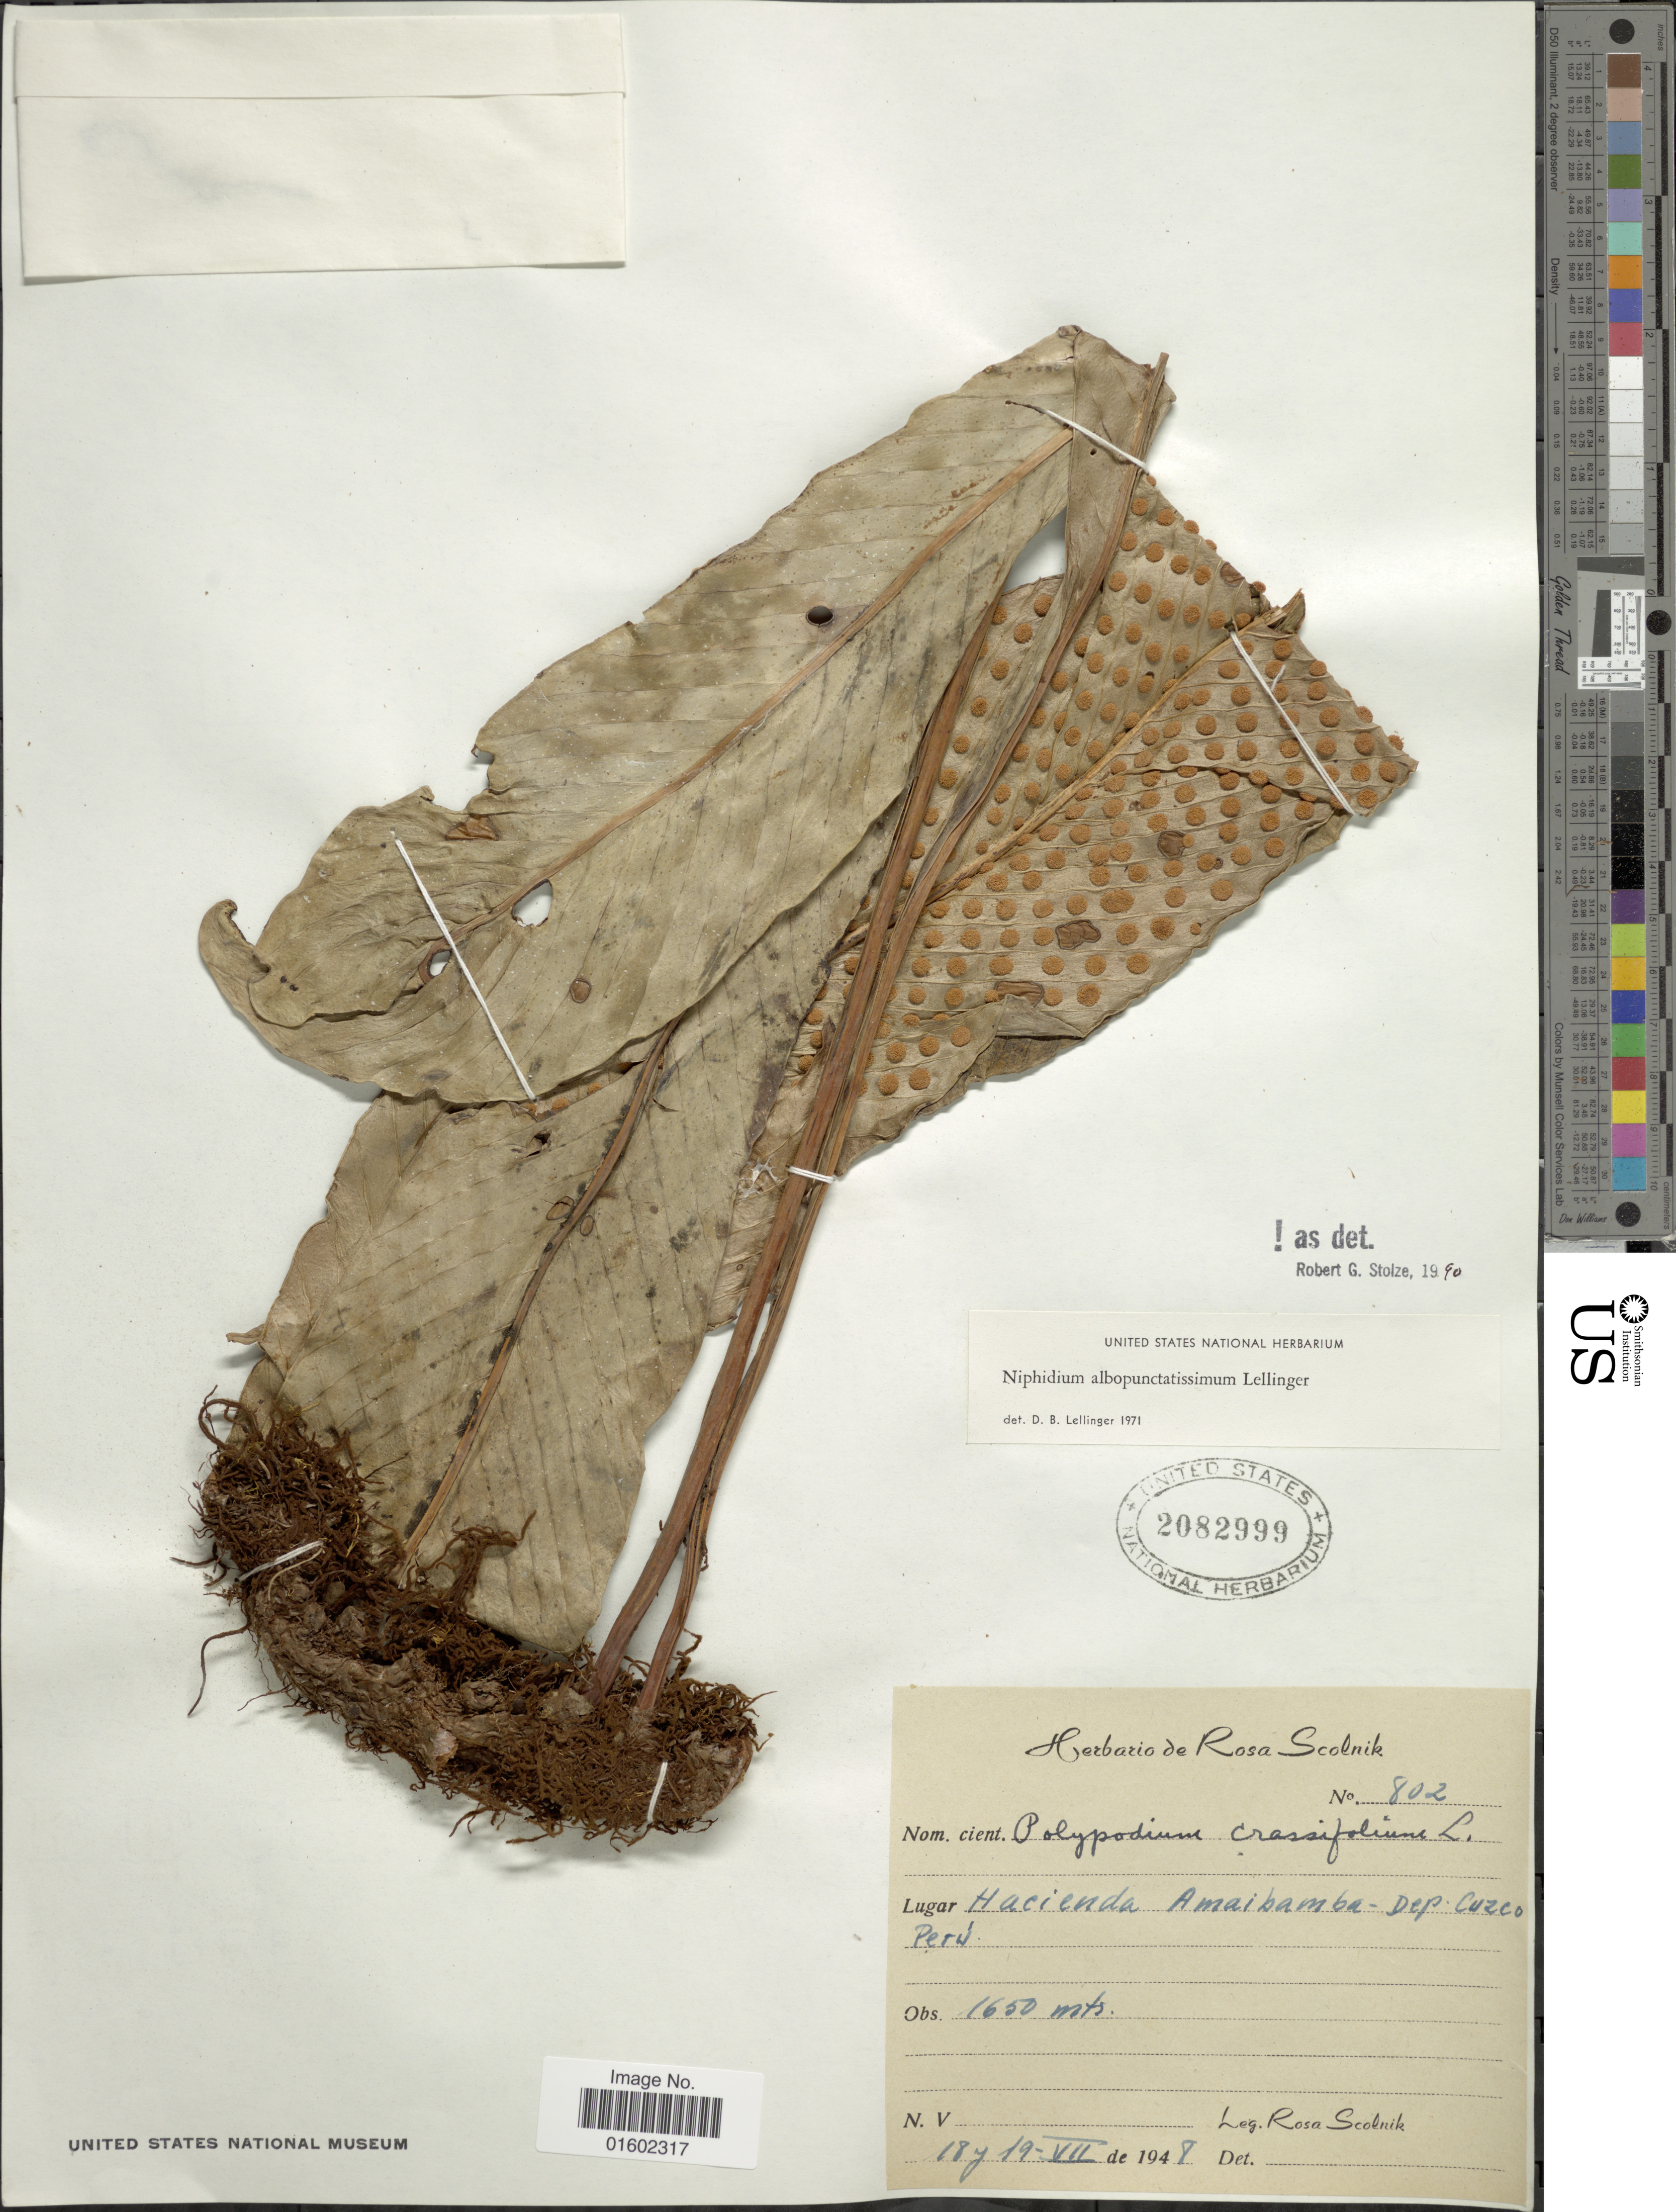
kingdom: Plantae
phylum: Tracheophyta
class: Polypodiopsida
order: Polypodiales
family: Polypodiaceae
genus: Niphidium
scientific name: Niphidium albopunctatissimum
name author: Lellinger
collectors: R. Scolnik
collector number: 802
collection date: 1948-07-18/1948-07-19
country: Peru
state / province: Cusco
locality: Hacienda Amaibamba - Dep. Cuzco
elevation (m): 1650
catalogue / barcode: US 2082999